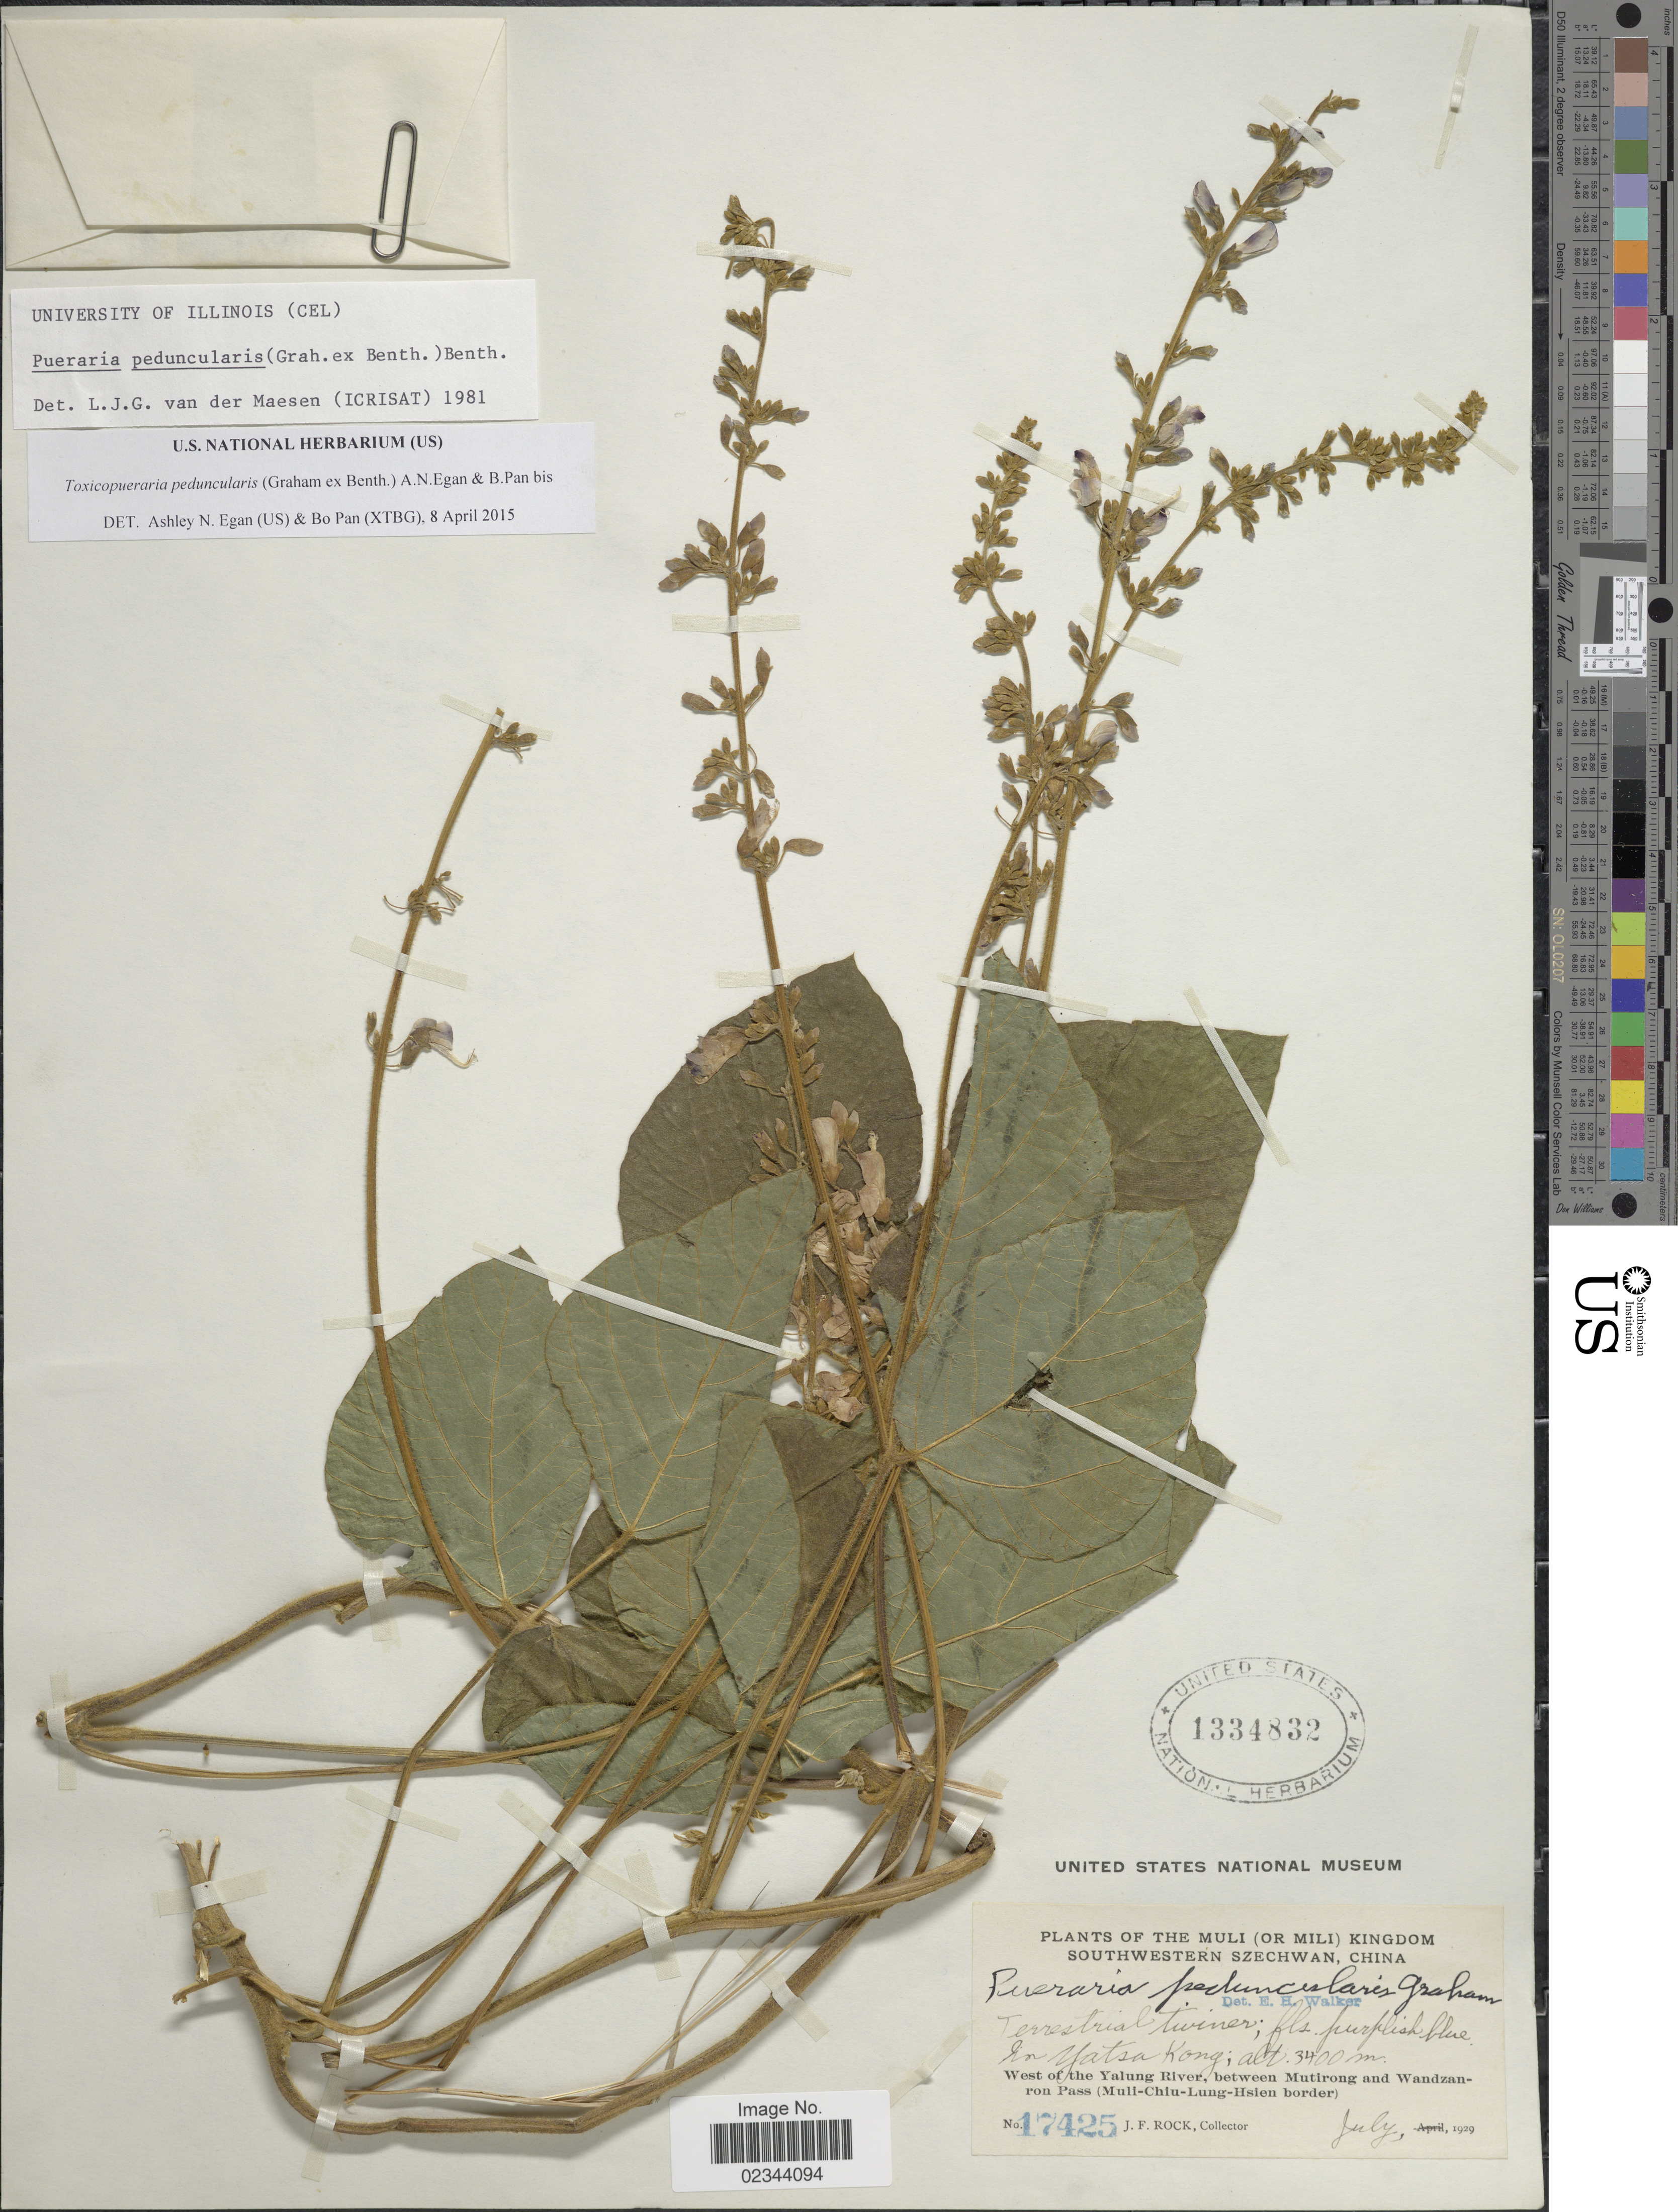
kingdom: Plantae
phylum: Tracheophyta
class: Magnoliopsida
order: Fabales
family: Fabaceae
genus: Toxicopueraria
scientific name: Toxicopueraria peduncularis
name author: (Benth.) A.N. Egan & B. Pan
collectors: J. Rock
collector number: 17425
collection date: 1929-07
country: China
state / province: Sichuan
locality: The Muli (Or Mili) Kingdom Southwestern Szechwan. West of Yalung River, between Mutirong and Wandzanron Pass (Muli-Chiu-Lung-Hsien border). In Yatsa Kong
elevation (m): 3400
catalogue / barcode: US 1334832